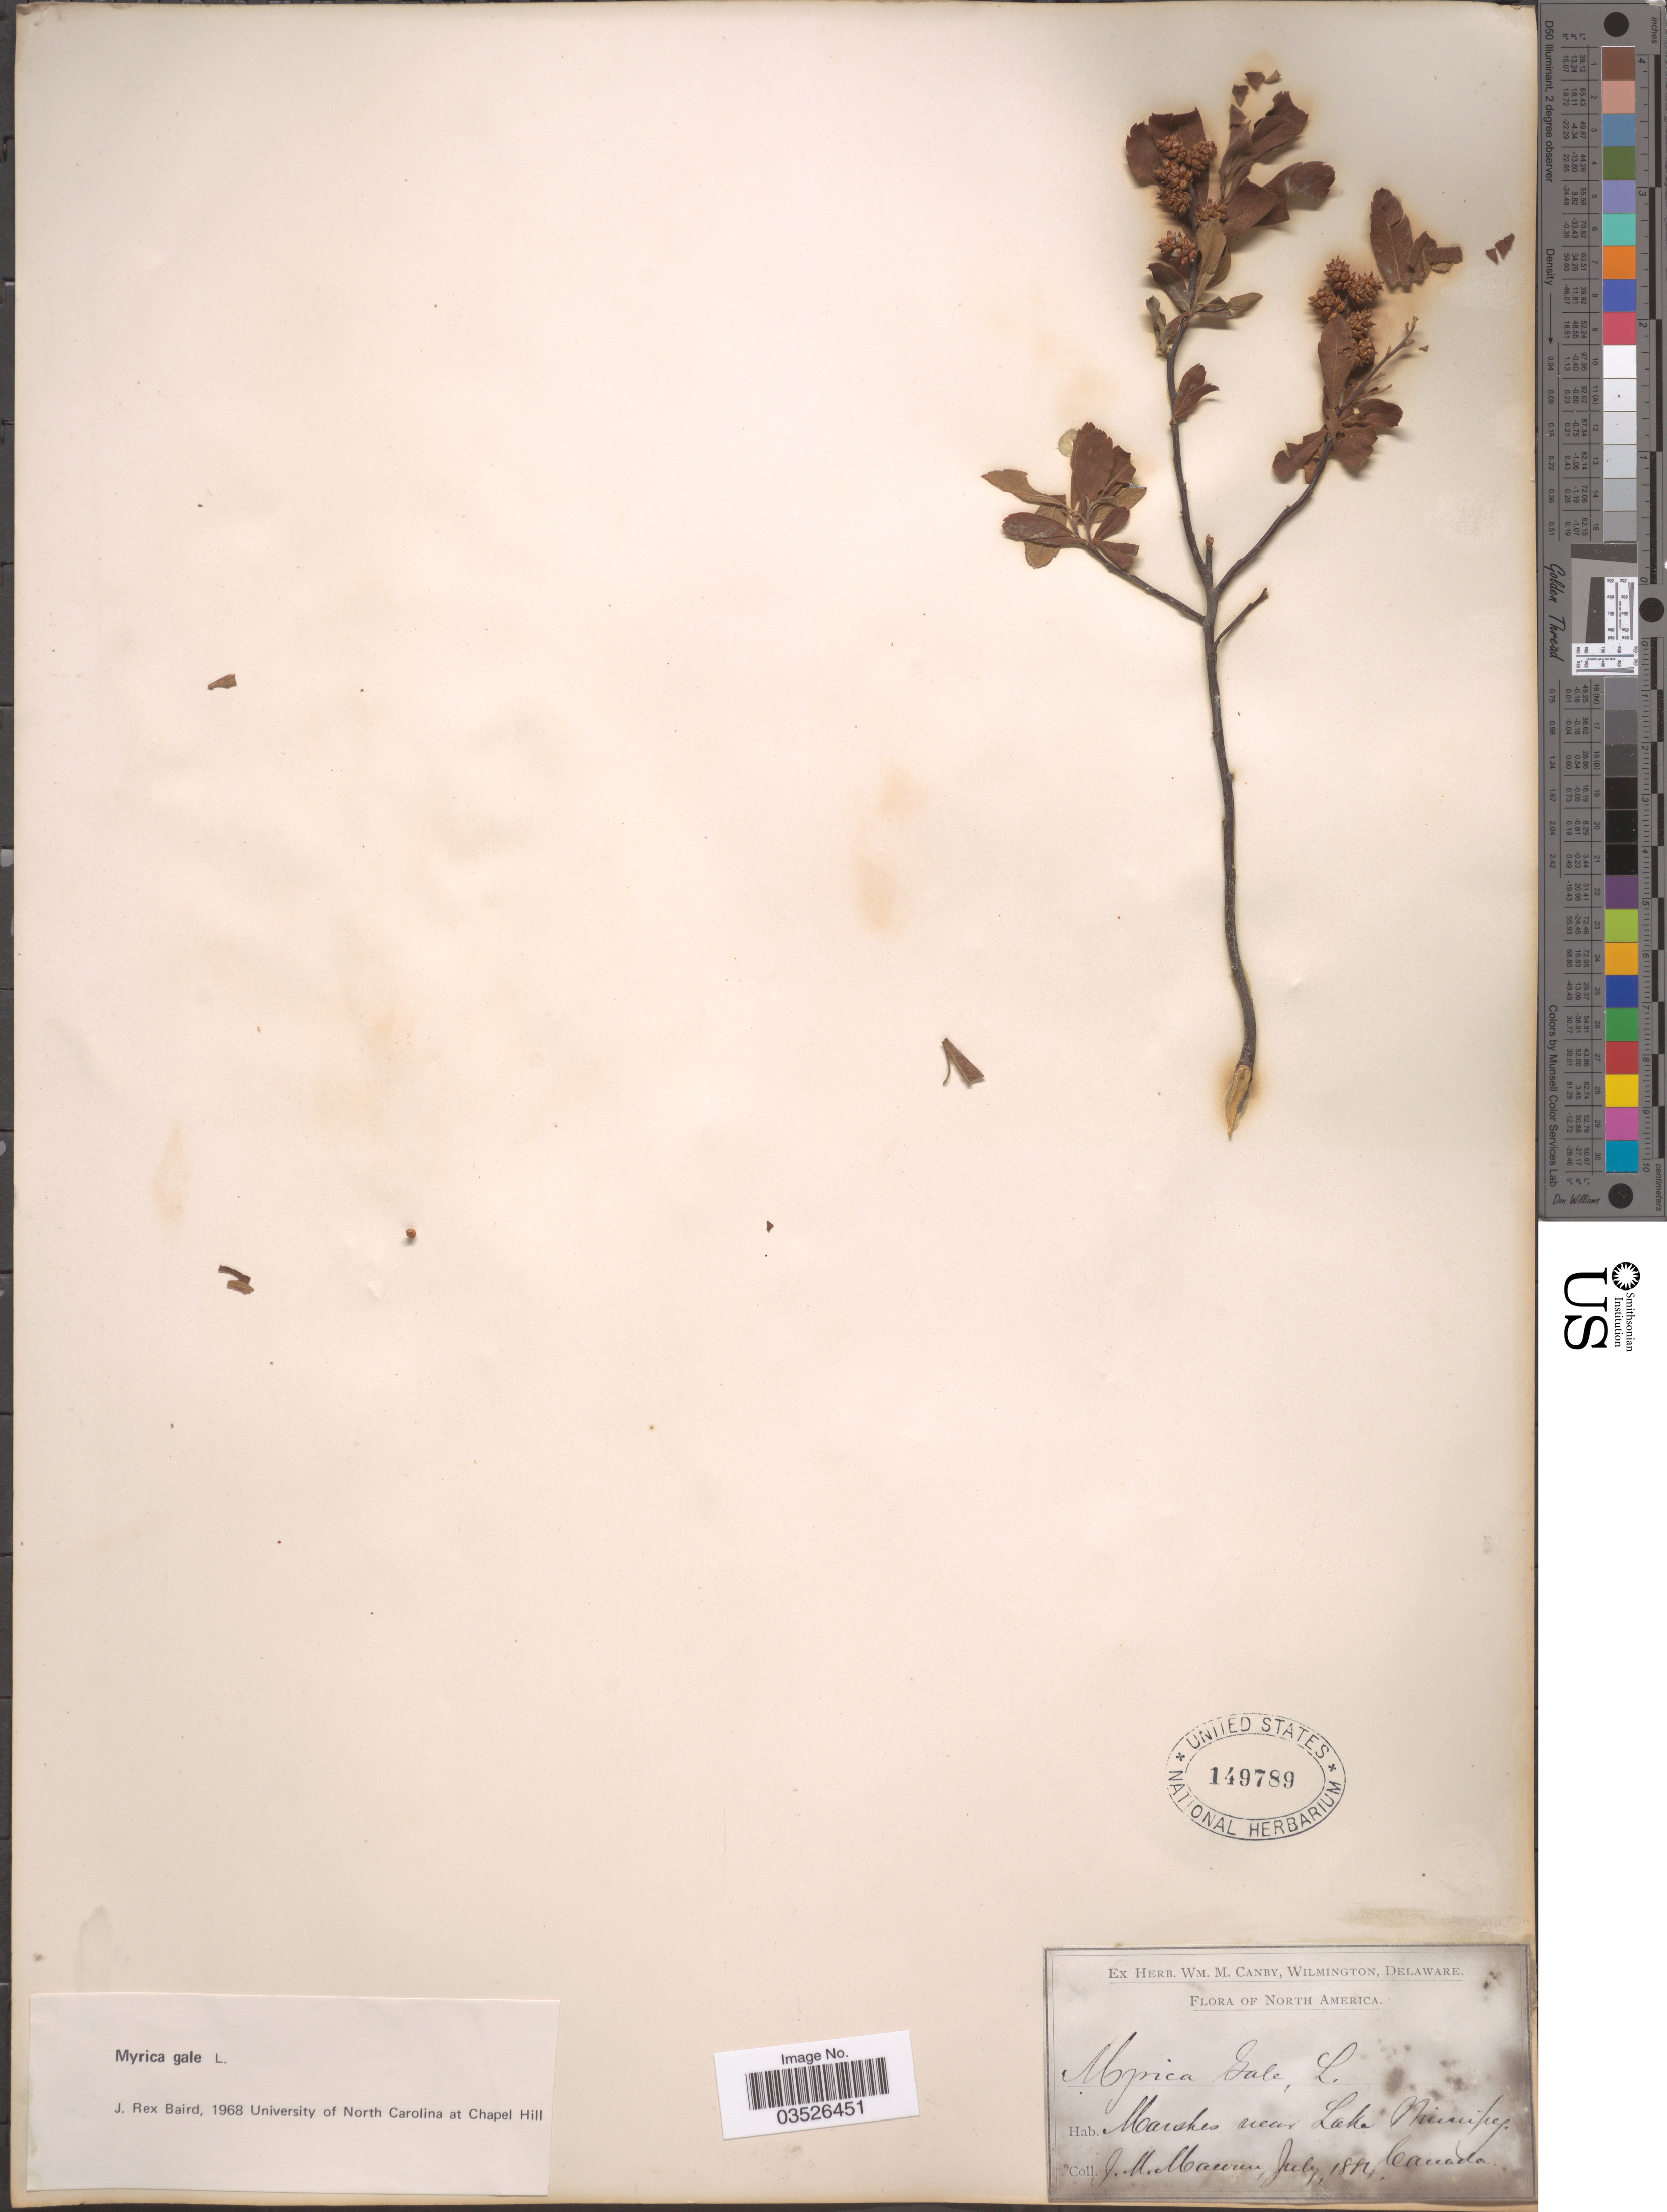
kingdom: Plantae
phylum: Tracheophyta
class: Magnoliopsida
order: Fagales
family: Myricaceae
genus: Myrica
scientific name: Myrica gale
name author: L.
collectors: J. McMannes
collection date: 1882-07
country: Canada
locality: Marshes near Lake Winnipeg.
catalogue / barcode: US 149789